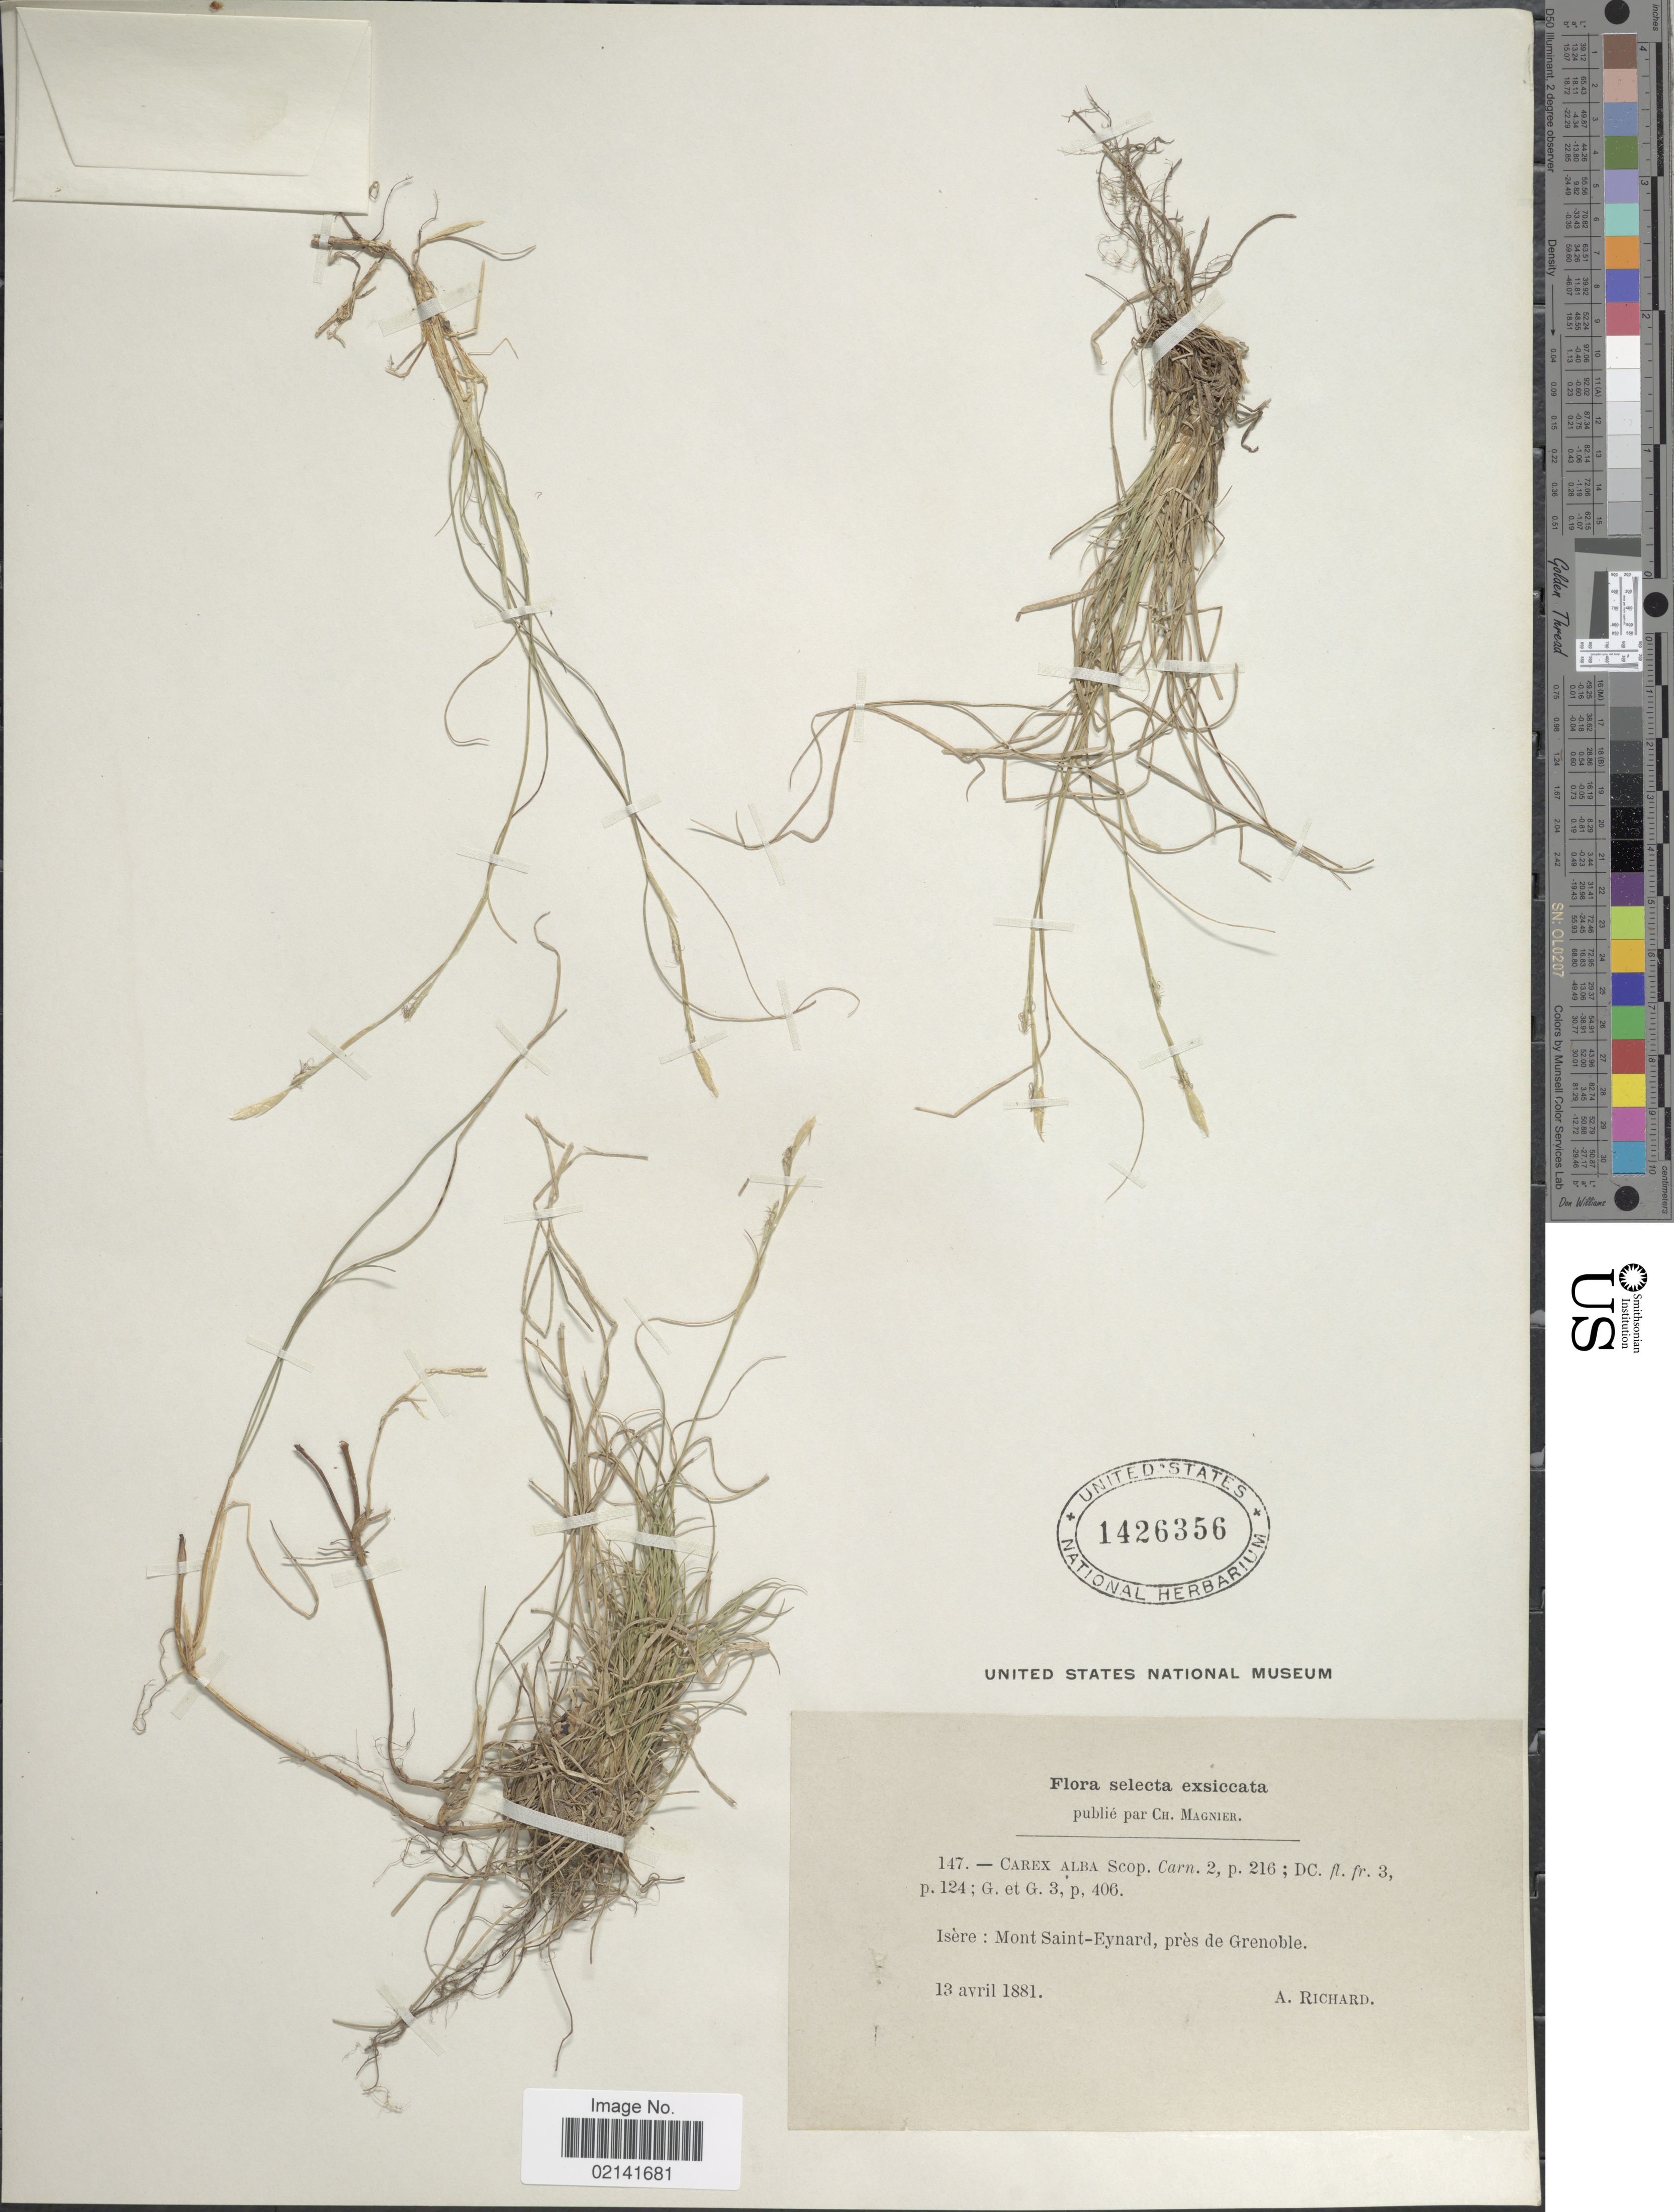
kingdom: Plantae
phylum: Tracheophyta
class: Liliopsida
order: Poales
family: Cyperaceae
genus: Carex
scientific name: Carex alba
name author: Scop.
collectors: A. Richard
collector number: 147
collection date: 1881-04-13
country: France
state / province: Auvergne-Rhône-Alpes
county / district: Isère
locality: Selecta, Isere: Mont Saint-Eynard, pres de Grenoble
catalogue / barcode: US 1426356